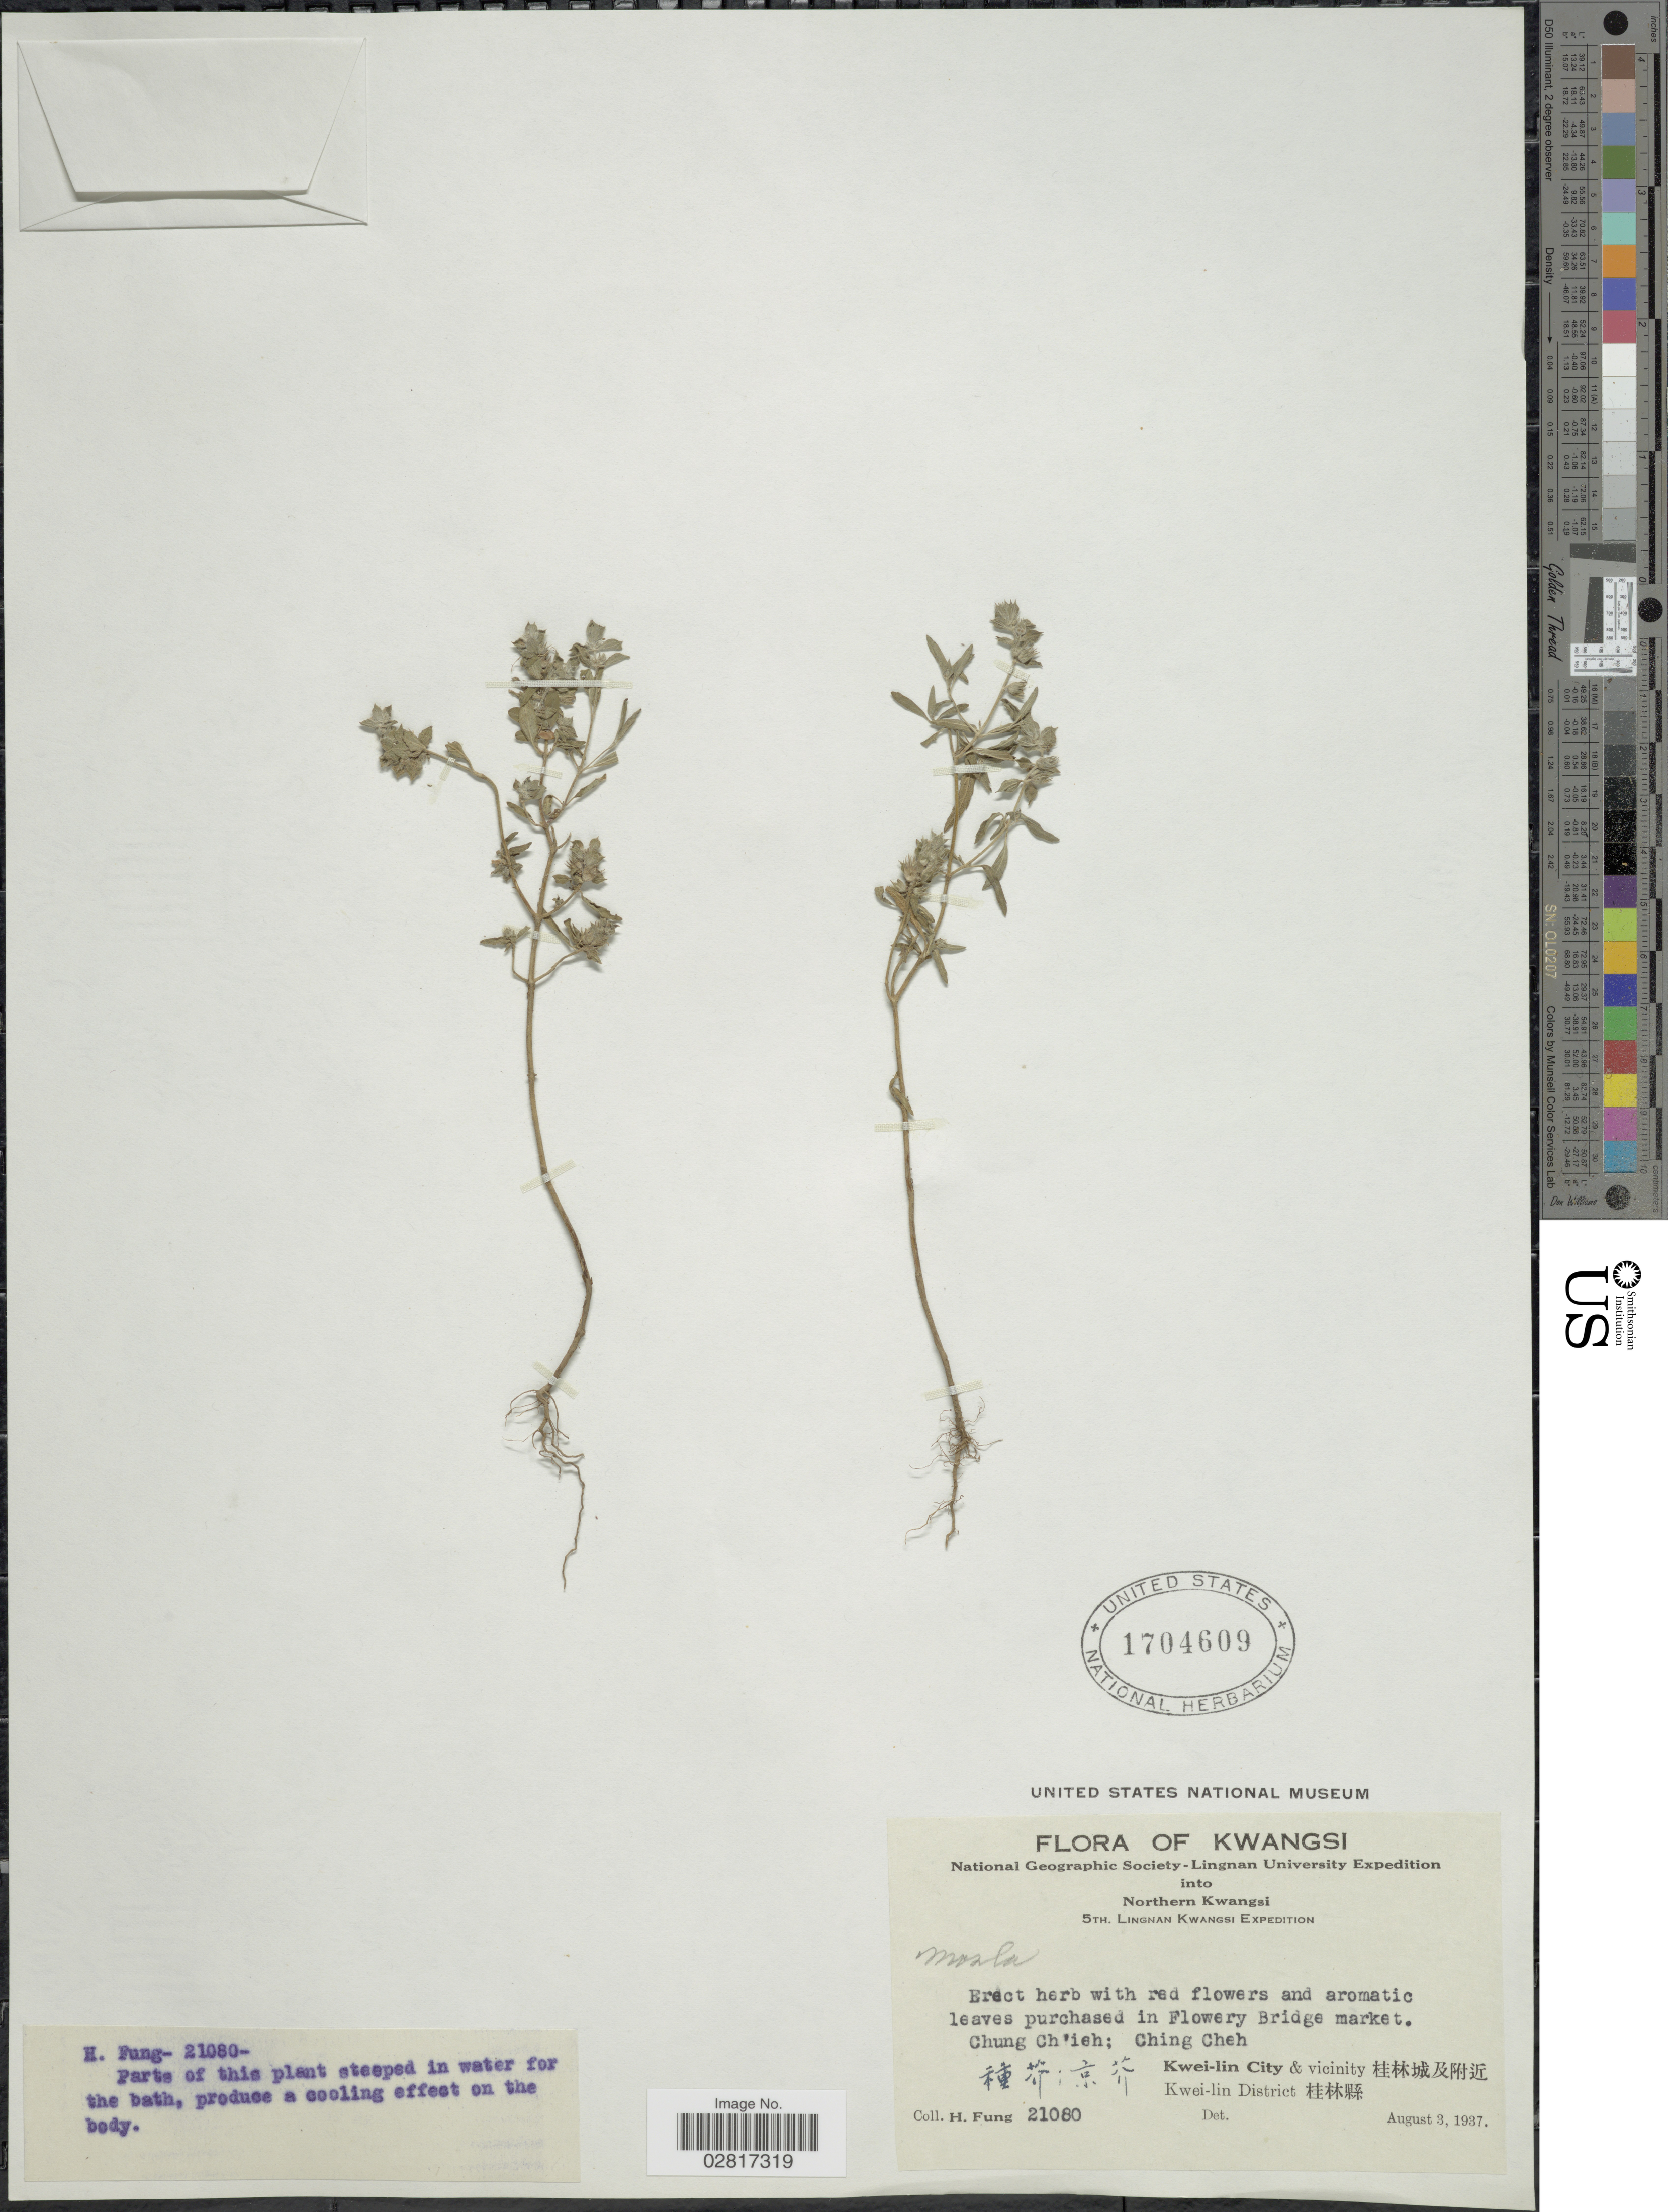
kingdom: Plantae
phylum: Tracheophyta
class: Magnoliopsida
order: Lamiales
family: Lamiaceae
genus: Mosla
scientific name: Mosla chinensis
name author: Maxim.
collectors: H. Fung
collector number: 21080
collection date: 1937-08-03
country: China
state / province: Guangxi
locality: Kwangsi. Northern Kwangsi. Chung Ch'ieh; Ching Cheh. Kwei-lin City & vicinity Kwei-lin District.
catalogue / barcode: US 1704609